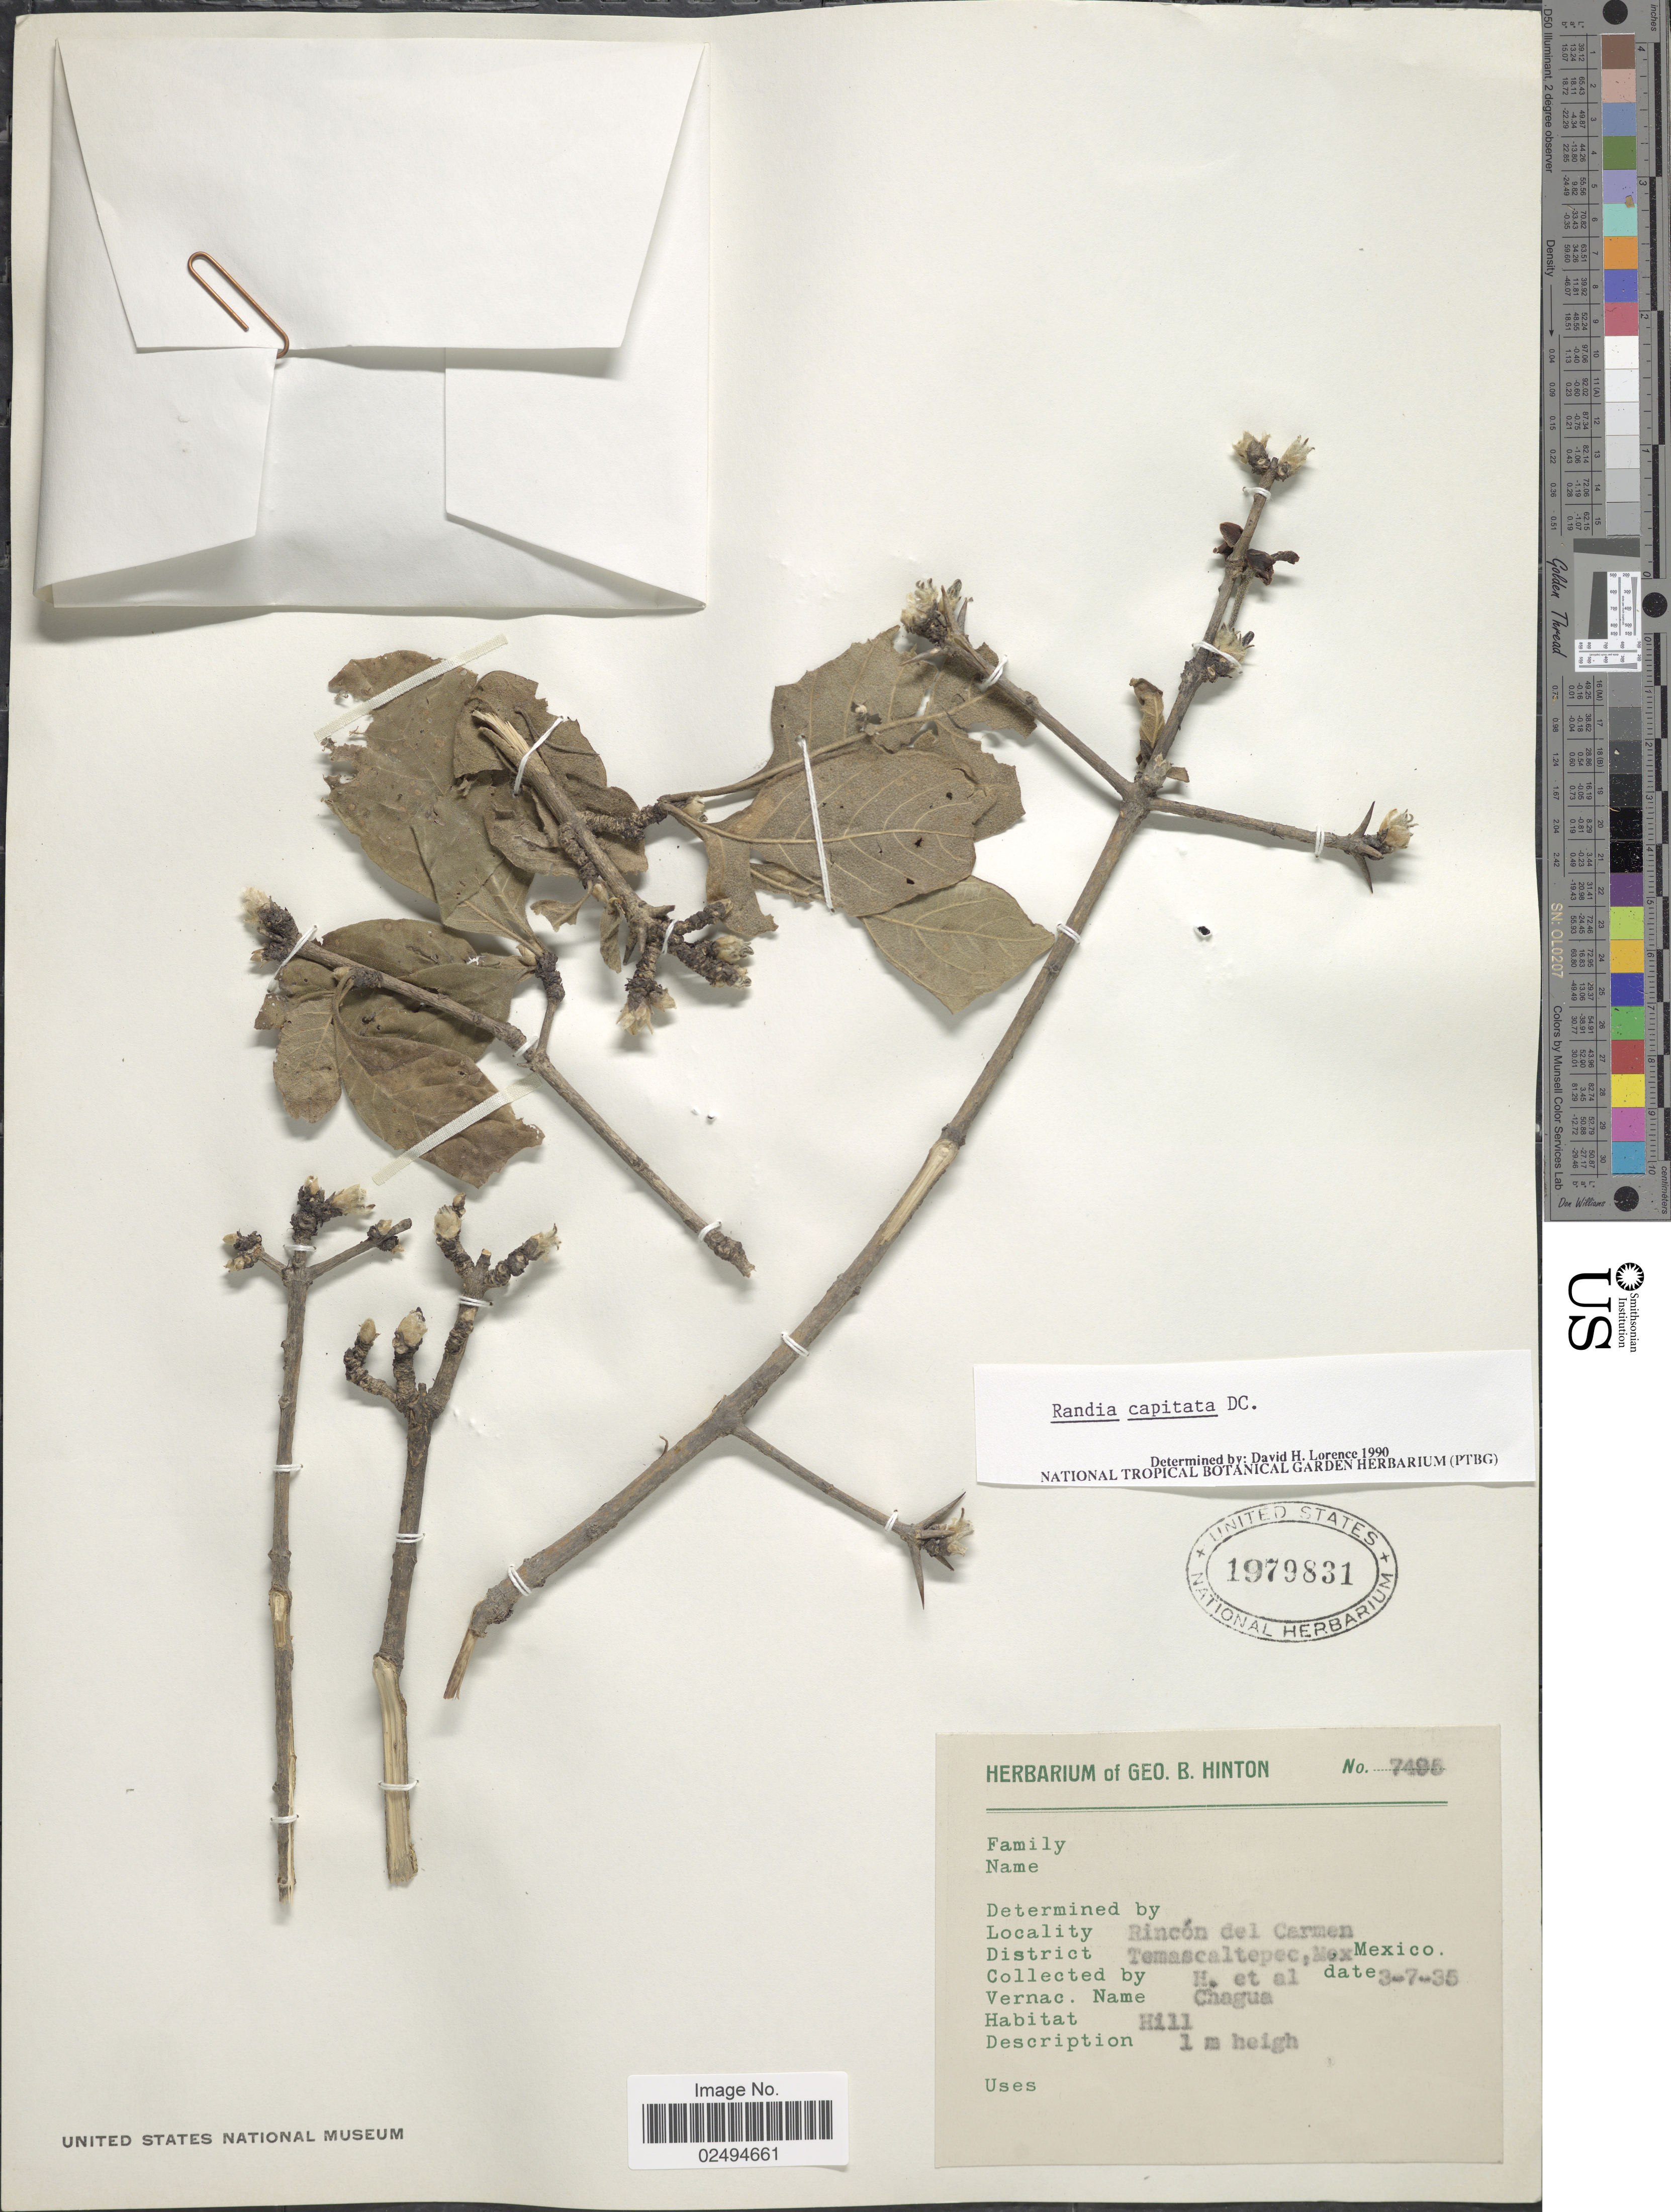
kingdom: Plantae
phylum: Tracheophyta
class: Magnoliopsida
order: Gentianales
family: Rubiaceae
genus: Randia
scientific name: Randia capitata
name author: DC.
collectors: G. B. Hinton & et al.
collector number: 7495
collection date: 1935-03-07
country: Mexico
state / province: México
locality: Rincon del Carmen, District Temascaltepec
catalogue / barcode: US 1979831